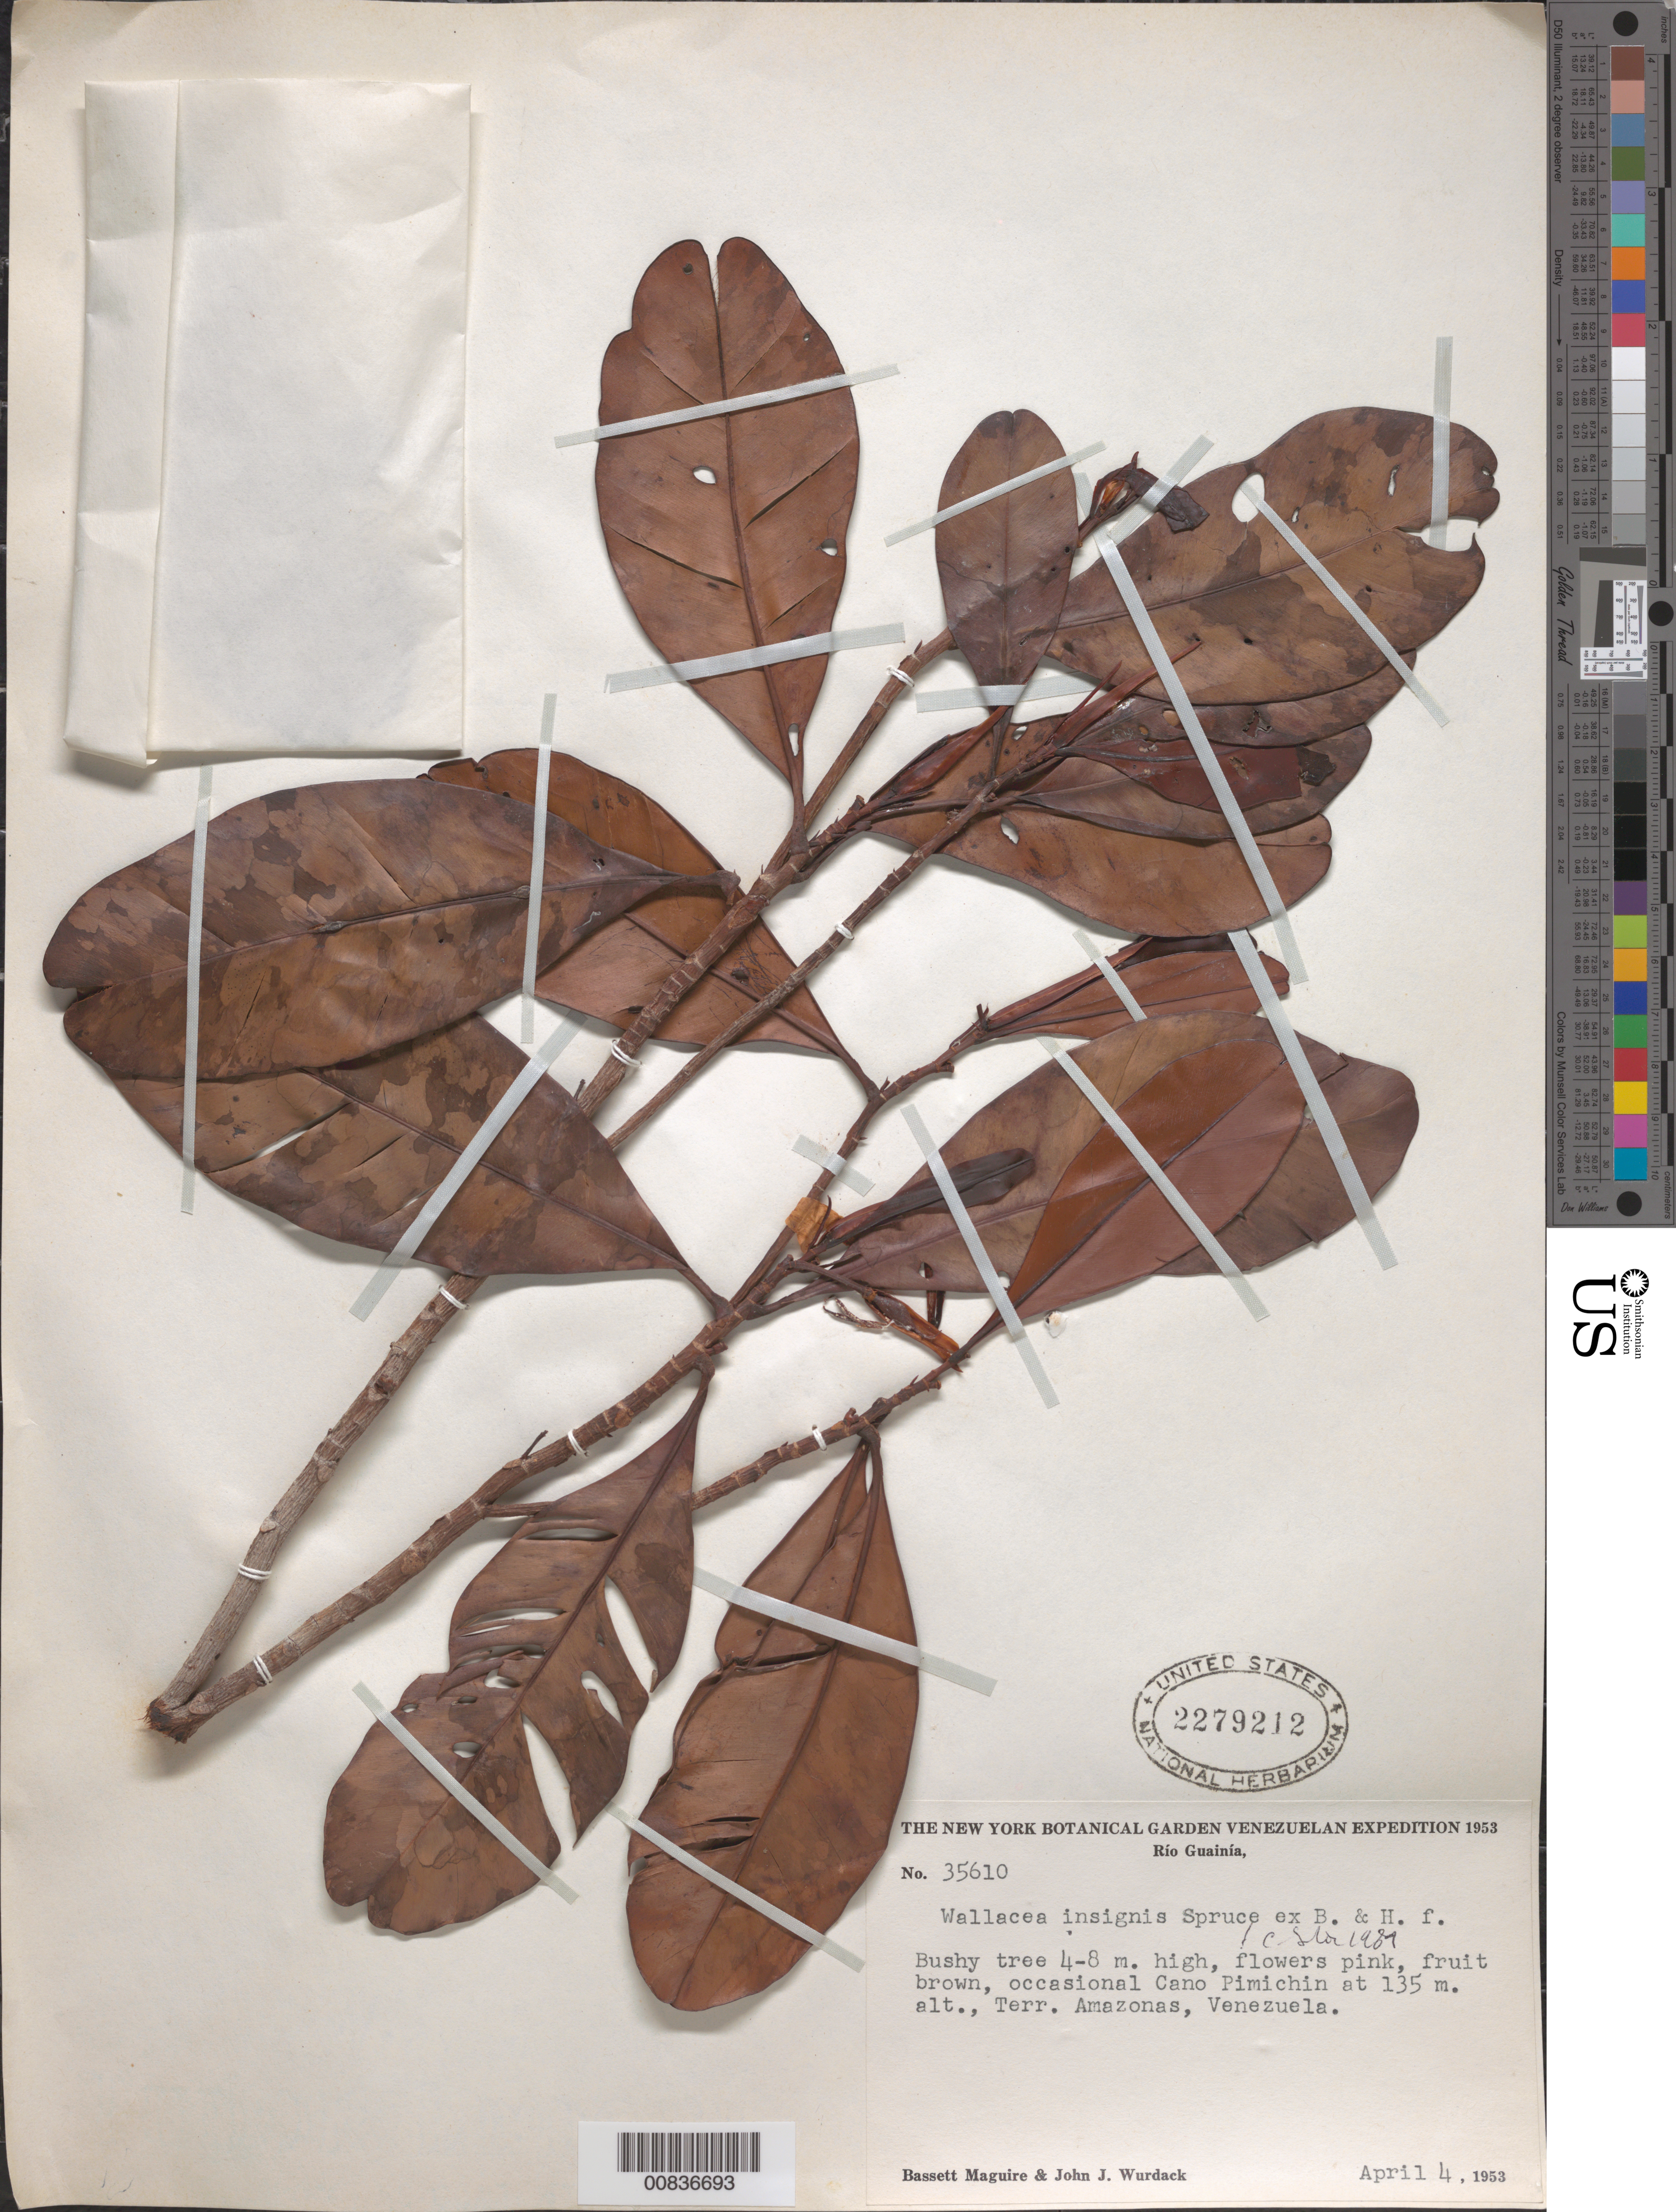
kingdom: Plantae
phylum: Tracheophyta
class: Magnoliopsida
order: Malpighiales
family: Ochnaceae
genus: Wallacea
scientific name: Wallacea insignis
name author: Spruce ex Benth. & Hook. f.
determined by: Sastre, C. H. L.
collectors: B. Maguire & J. J. Wurdack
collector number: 35610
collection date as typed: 4-Apr-53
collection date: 1953-04-04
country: Venezuela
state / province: Amazonas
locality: Río Guainía, Caño Pimichin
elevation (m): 135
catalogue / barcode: US 2279212